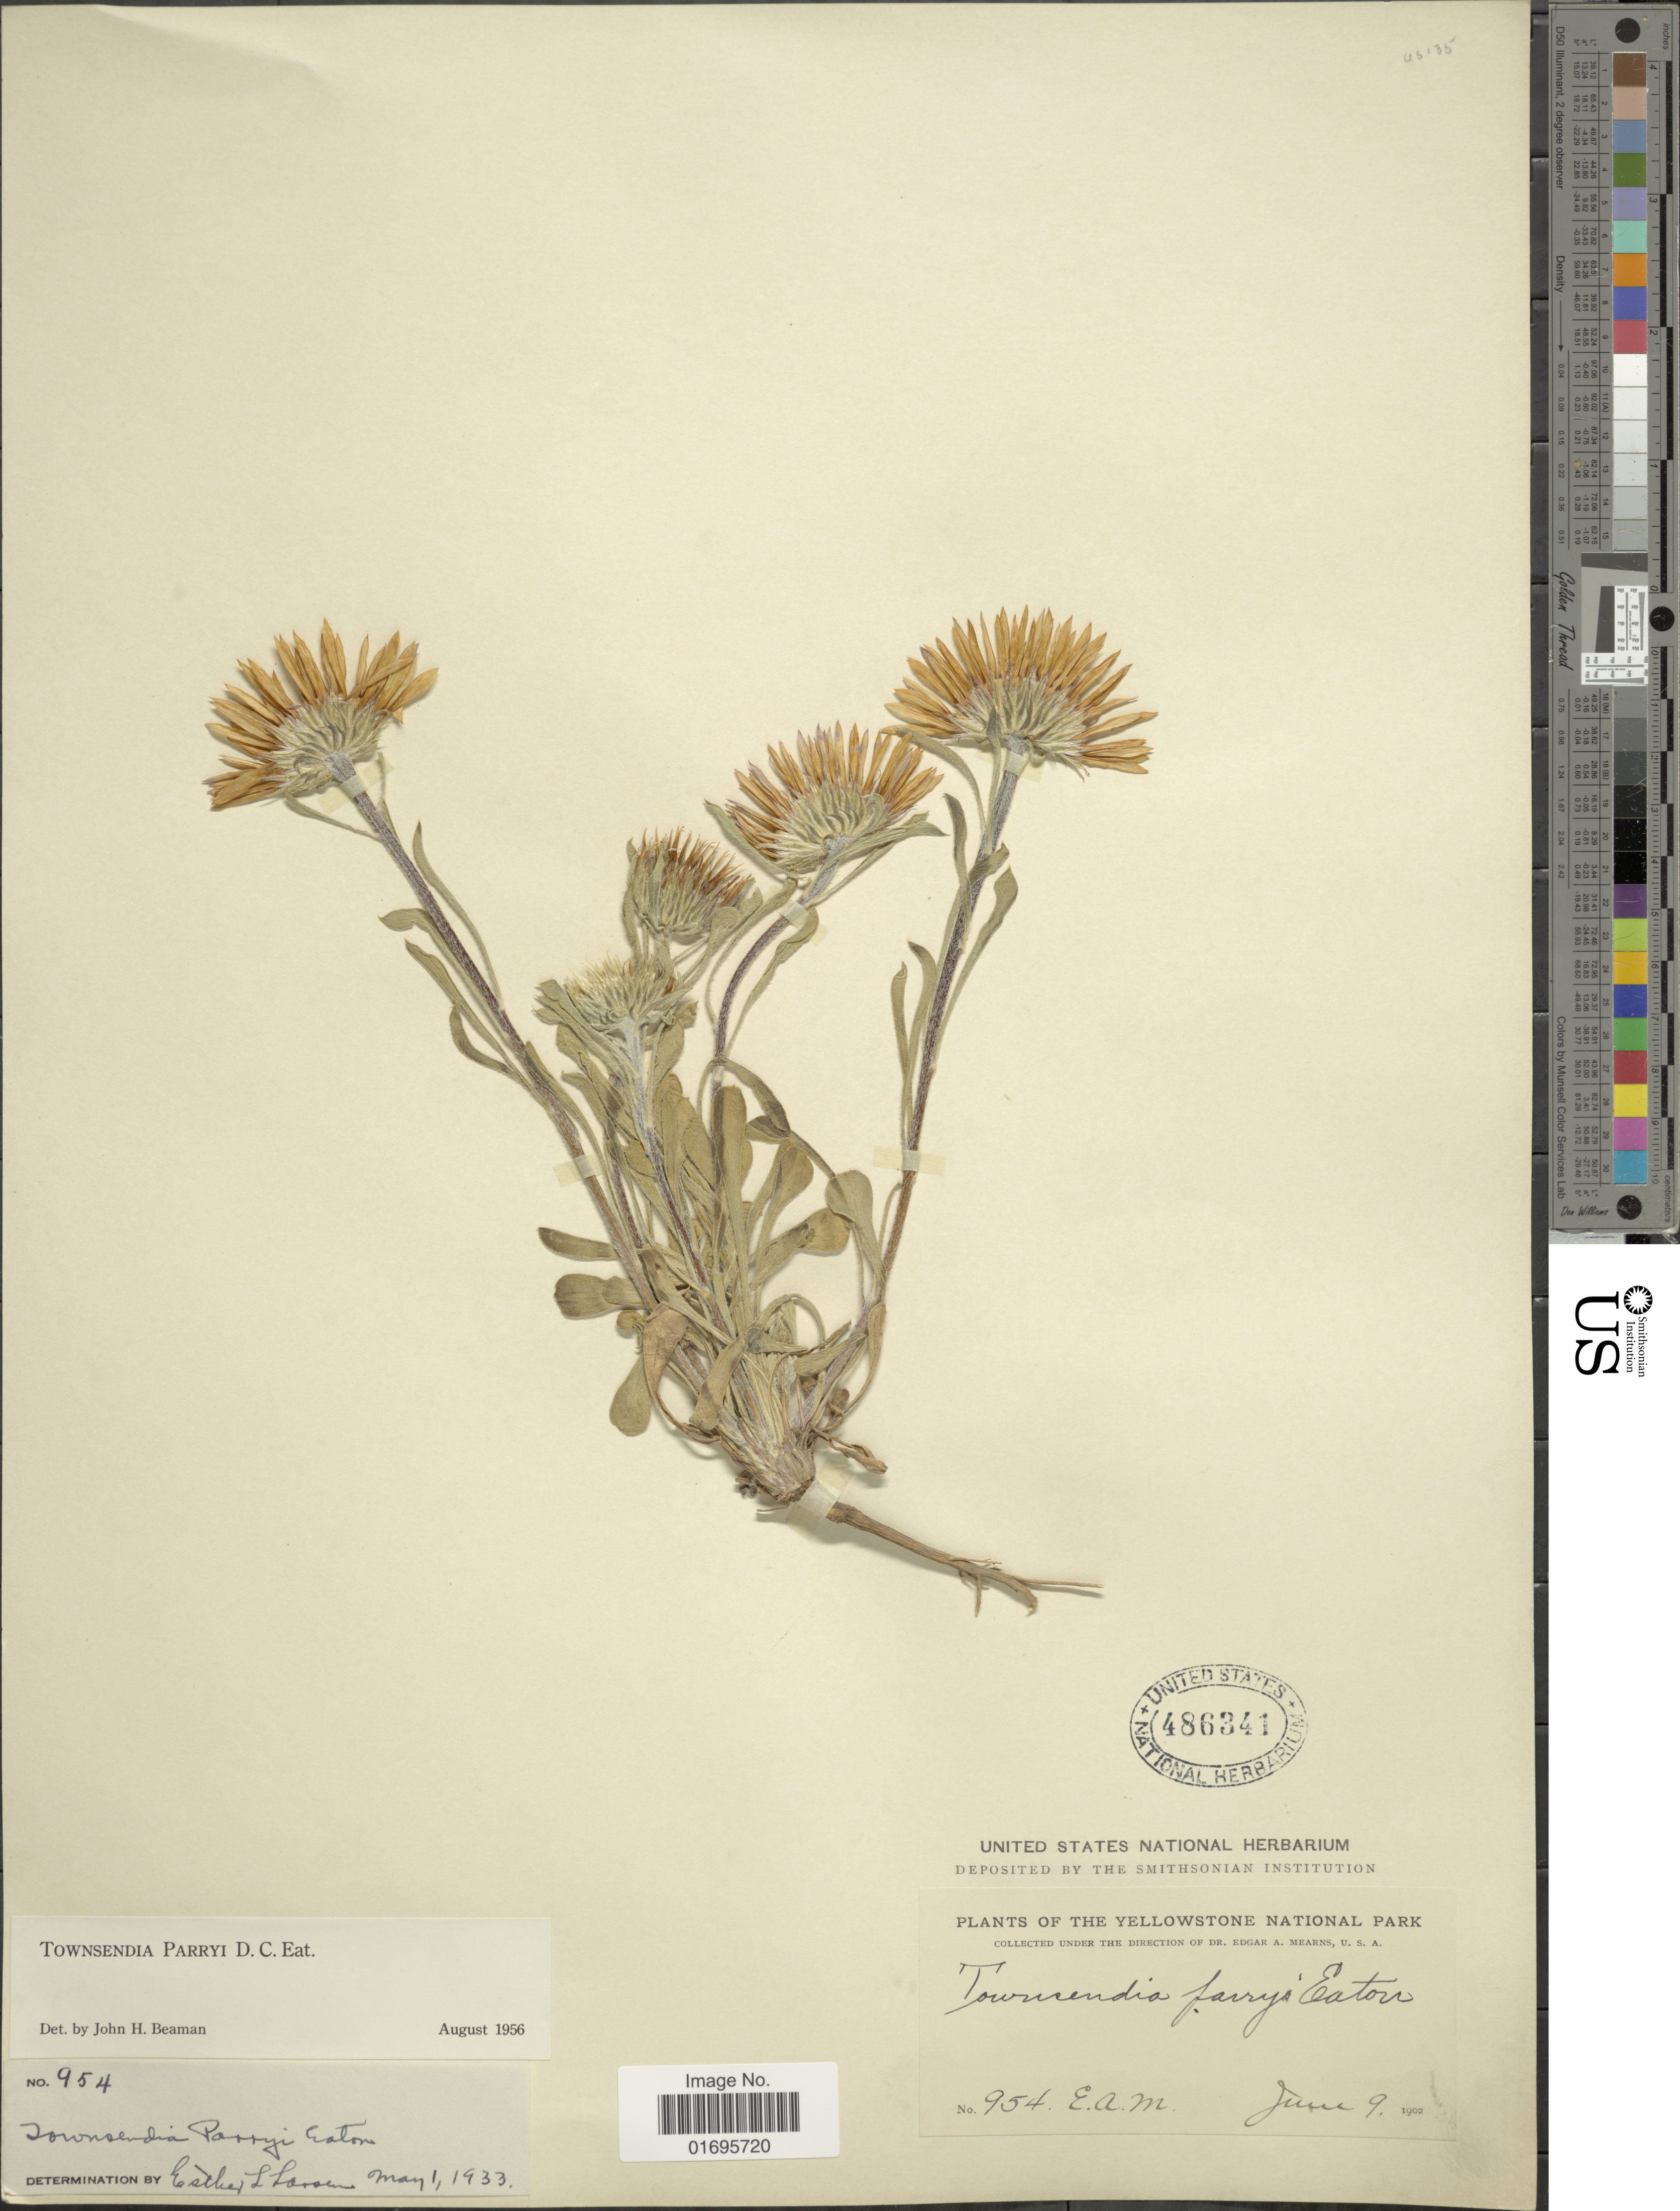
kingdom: Plantae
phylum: Tracheophyta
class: Magnoliopsida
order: Asterales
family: Asteraceae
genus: Townsendia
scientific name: Townsendia parryi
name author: D.C. Eaton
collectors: E. A. Mearns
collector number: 954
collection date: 1902-06-09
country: United States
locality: Yellowstone National Park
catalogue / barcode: US 486341